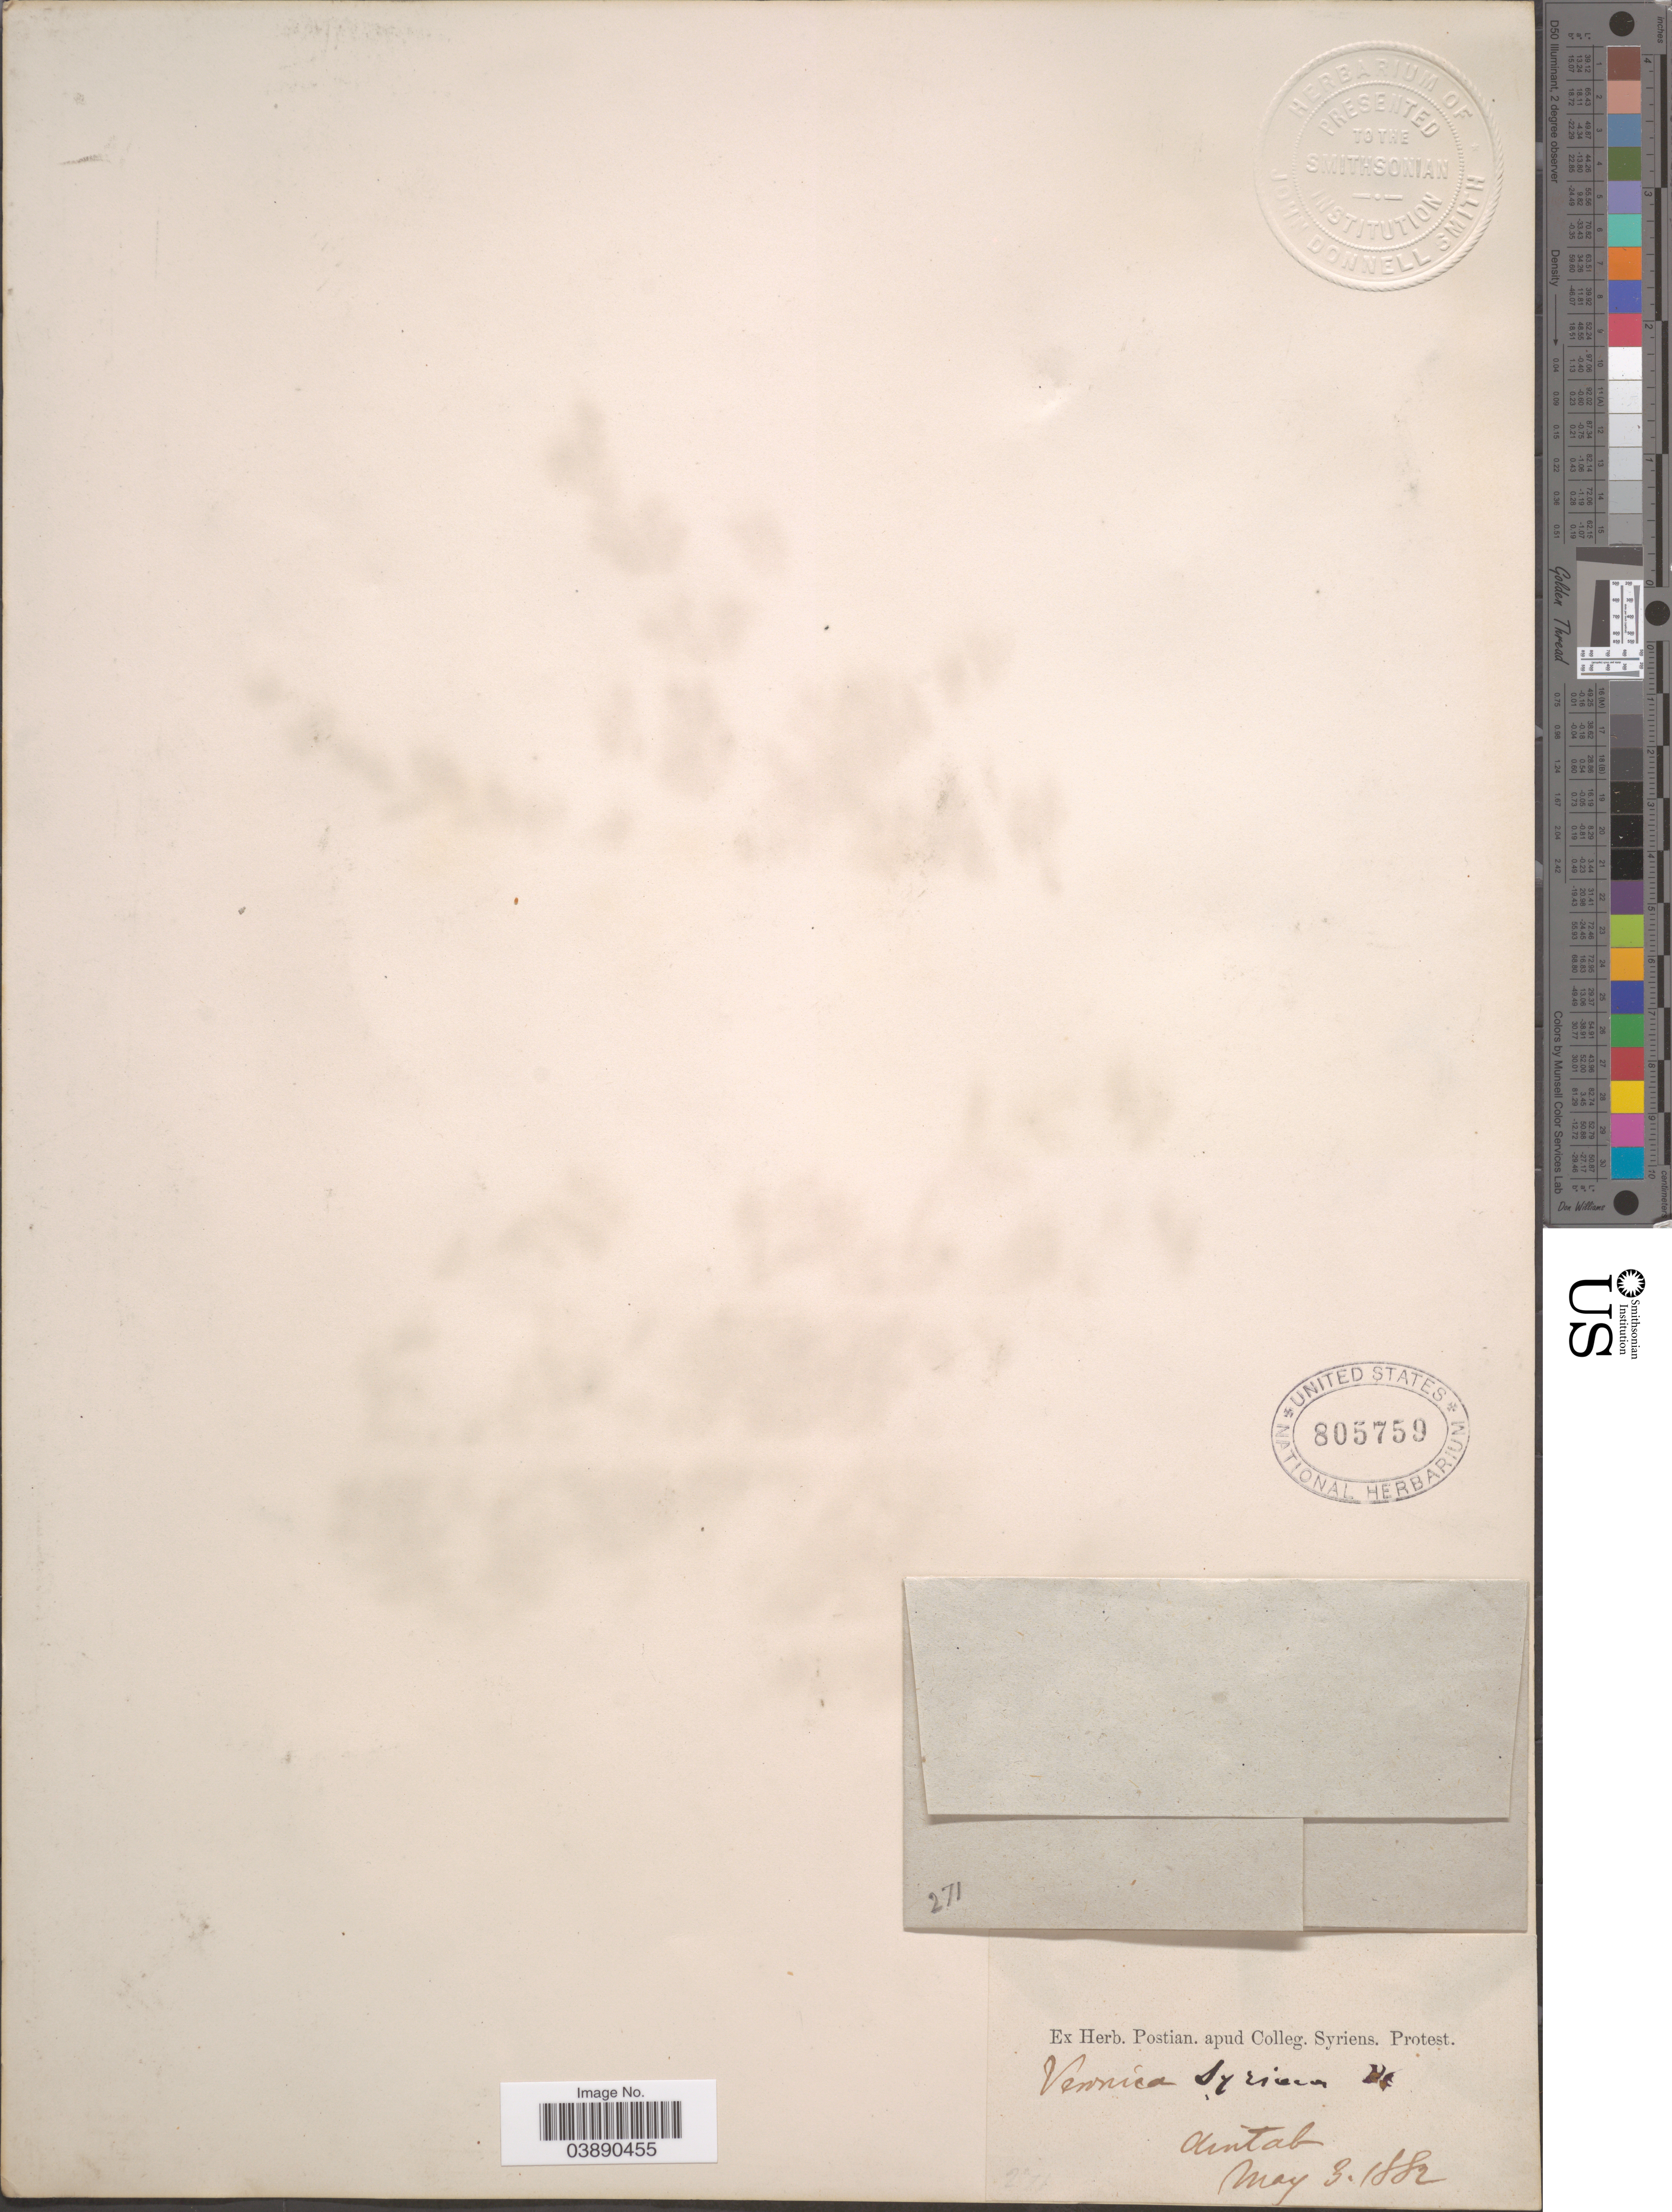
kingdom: Plantae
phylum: Tracheophyta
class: Magnoliopsida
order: Lamiales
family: Plantaginaceae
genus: Veronica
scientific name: Veronica syriaca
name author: Roem. & Schult.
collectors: ex herb. Postian. apud Colleg. Syriens. Protest. USE "Fannie P. A. Shepard" (10308853) AS PRIMARY COLLECTOR INSTEAD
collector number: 271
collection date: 1882-05-03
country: Syria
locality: Aintab.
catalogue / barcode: US 805759